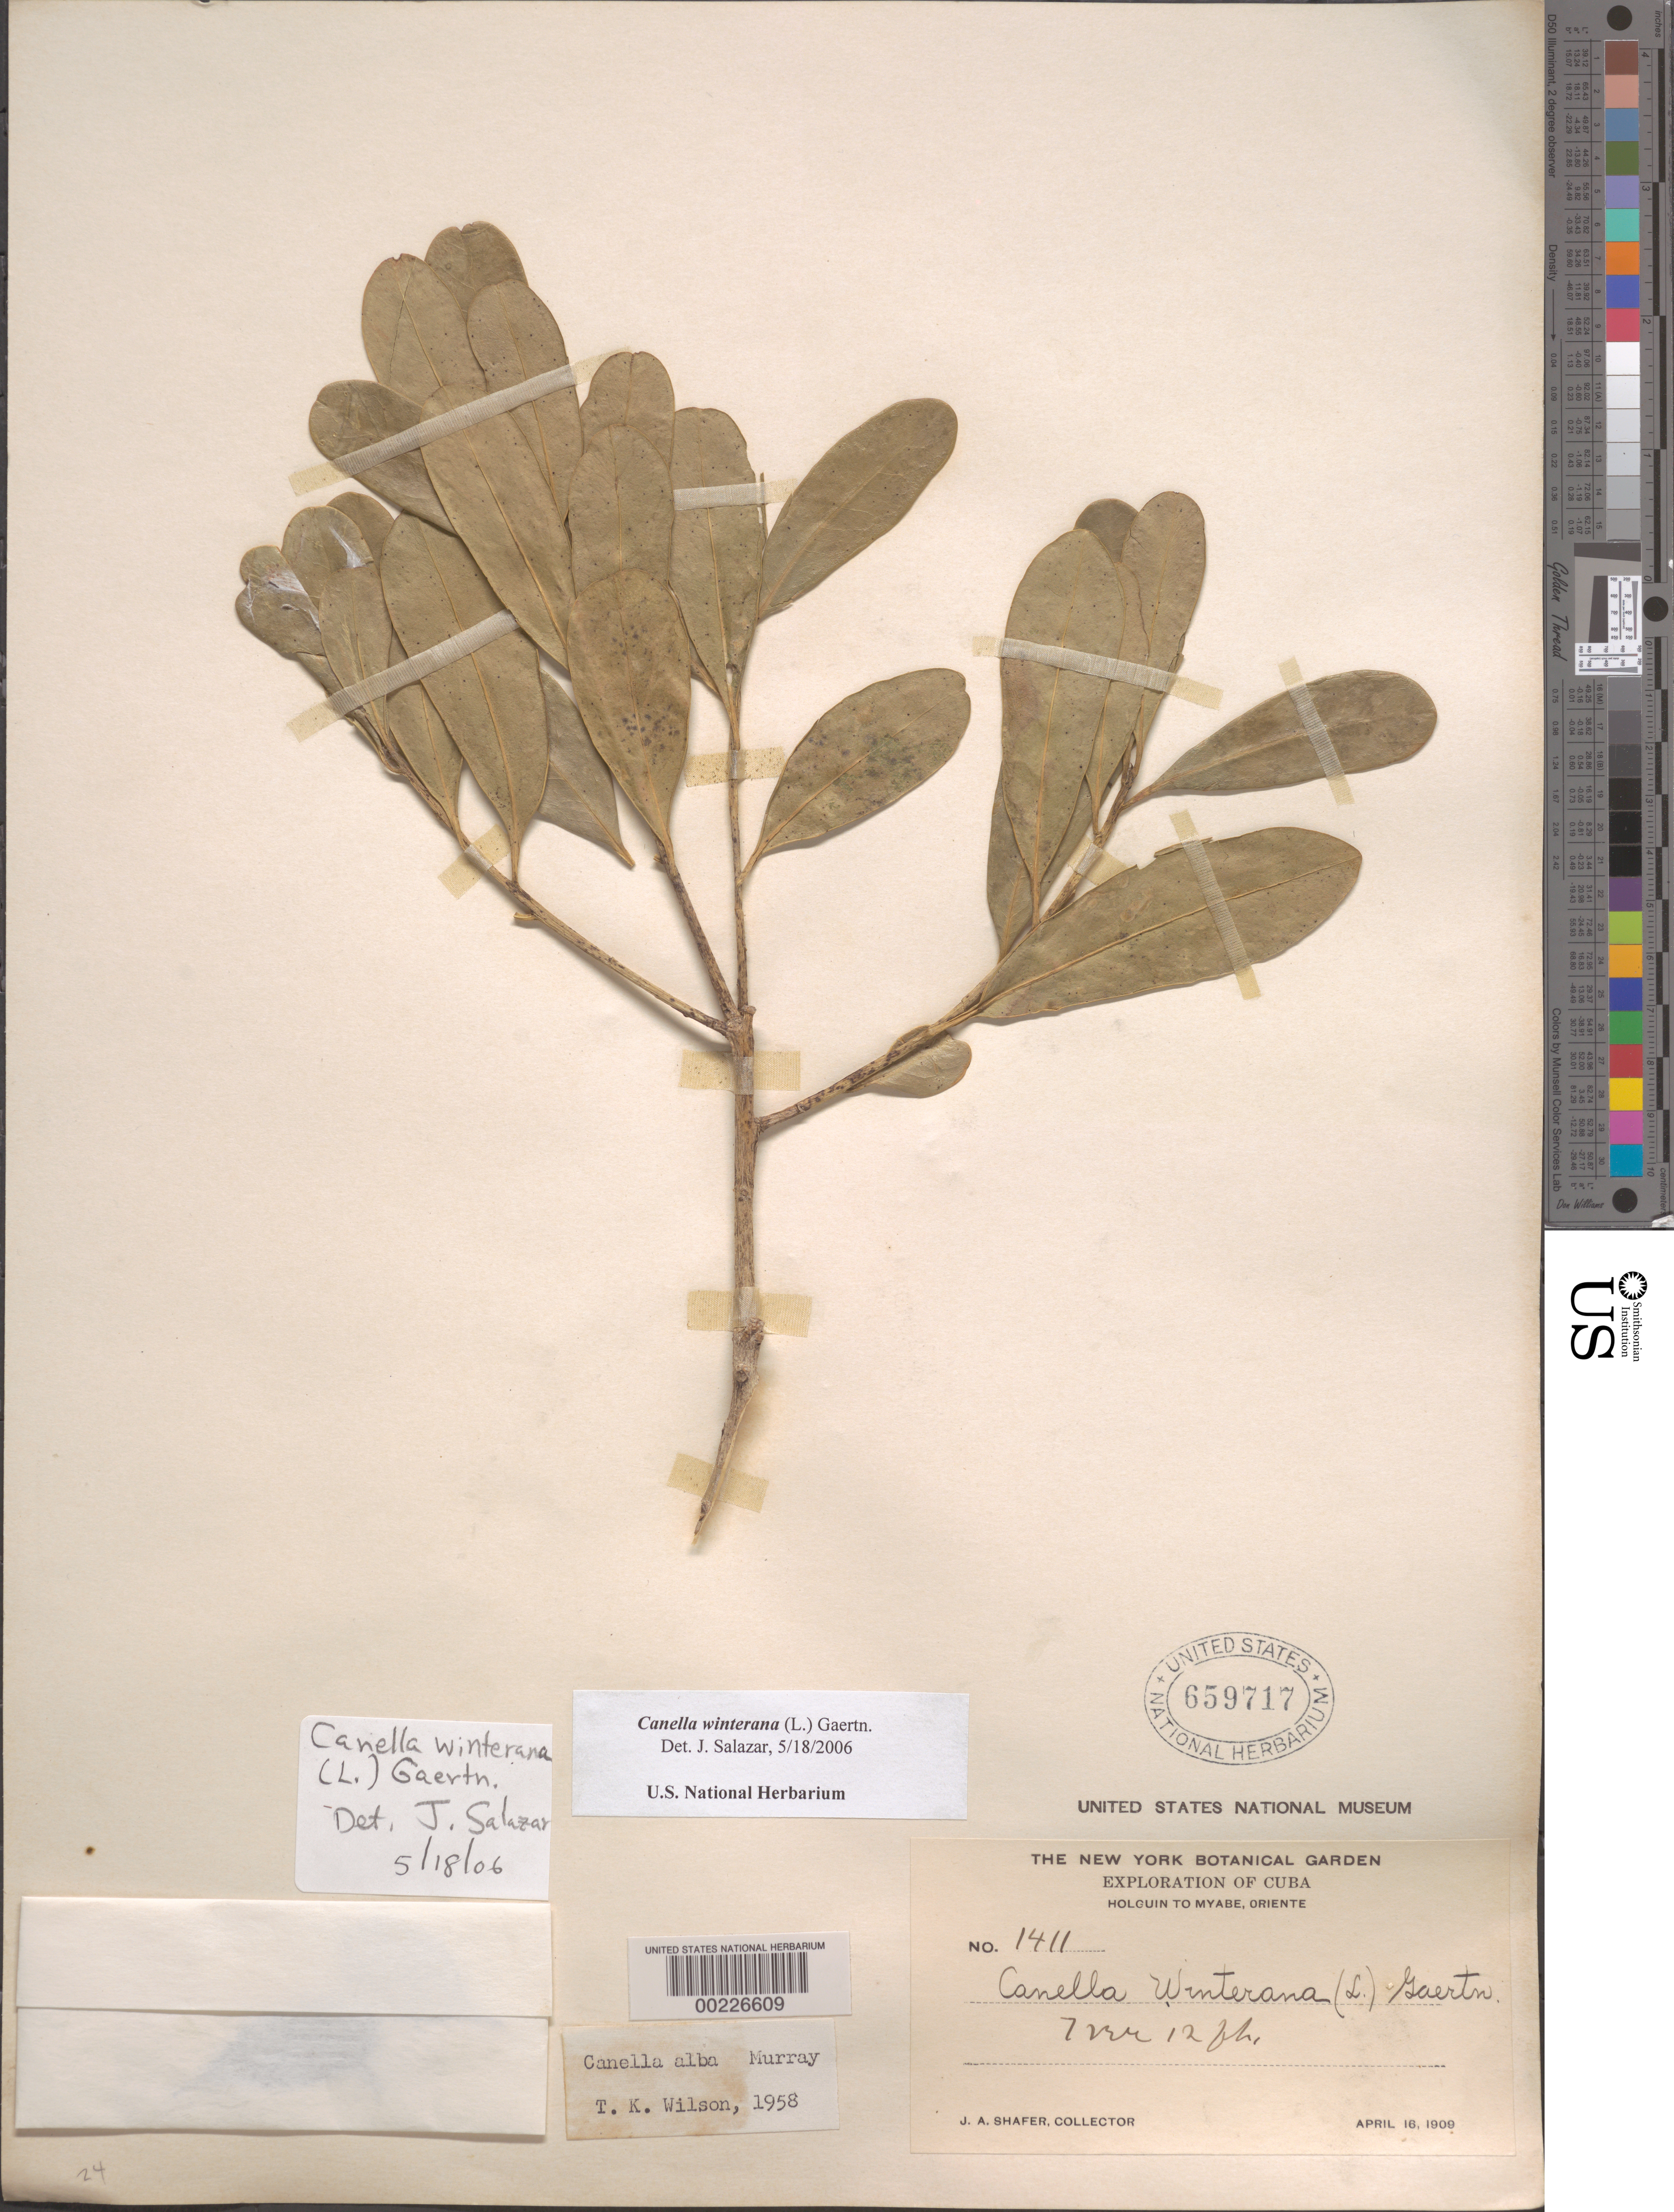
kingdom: Plantae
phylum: Tracheophyta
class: Magnoliopsida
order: Canellales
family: Canellaceae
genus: Canella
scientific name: Canella winterana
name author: (L.) Gaertn.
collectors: J. A. Shafer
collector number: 1411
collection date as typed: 16 Apr 1909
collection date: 1909-04-16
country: Cuba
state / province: Oriente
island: Greater Antilles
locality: Holguin to myabe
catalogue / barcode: US 659717